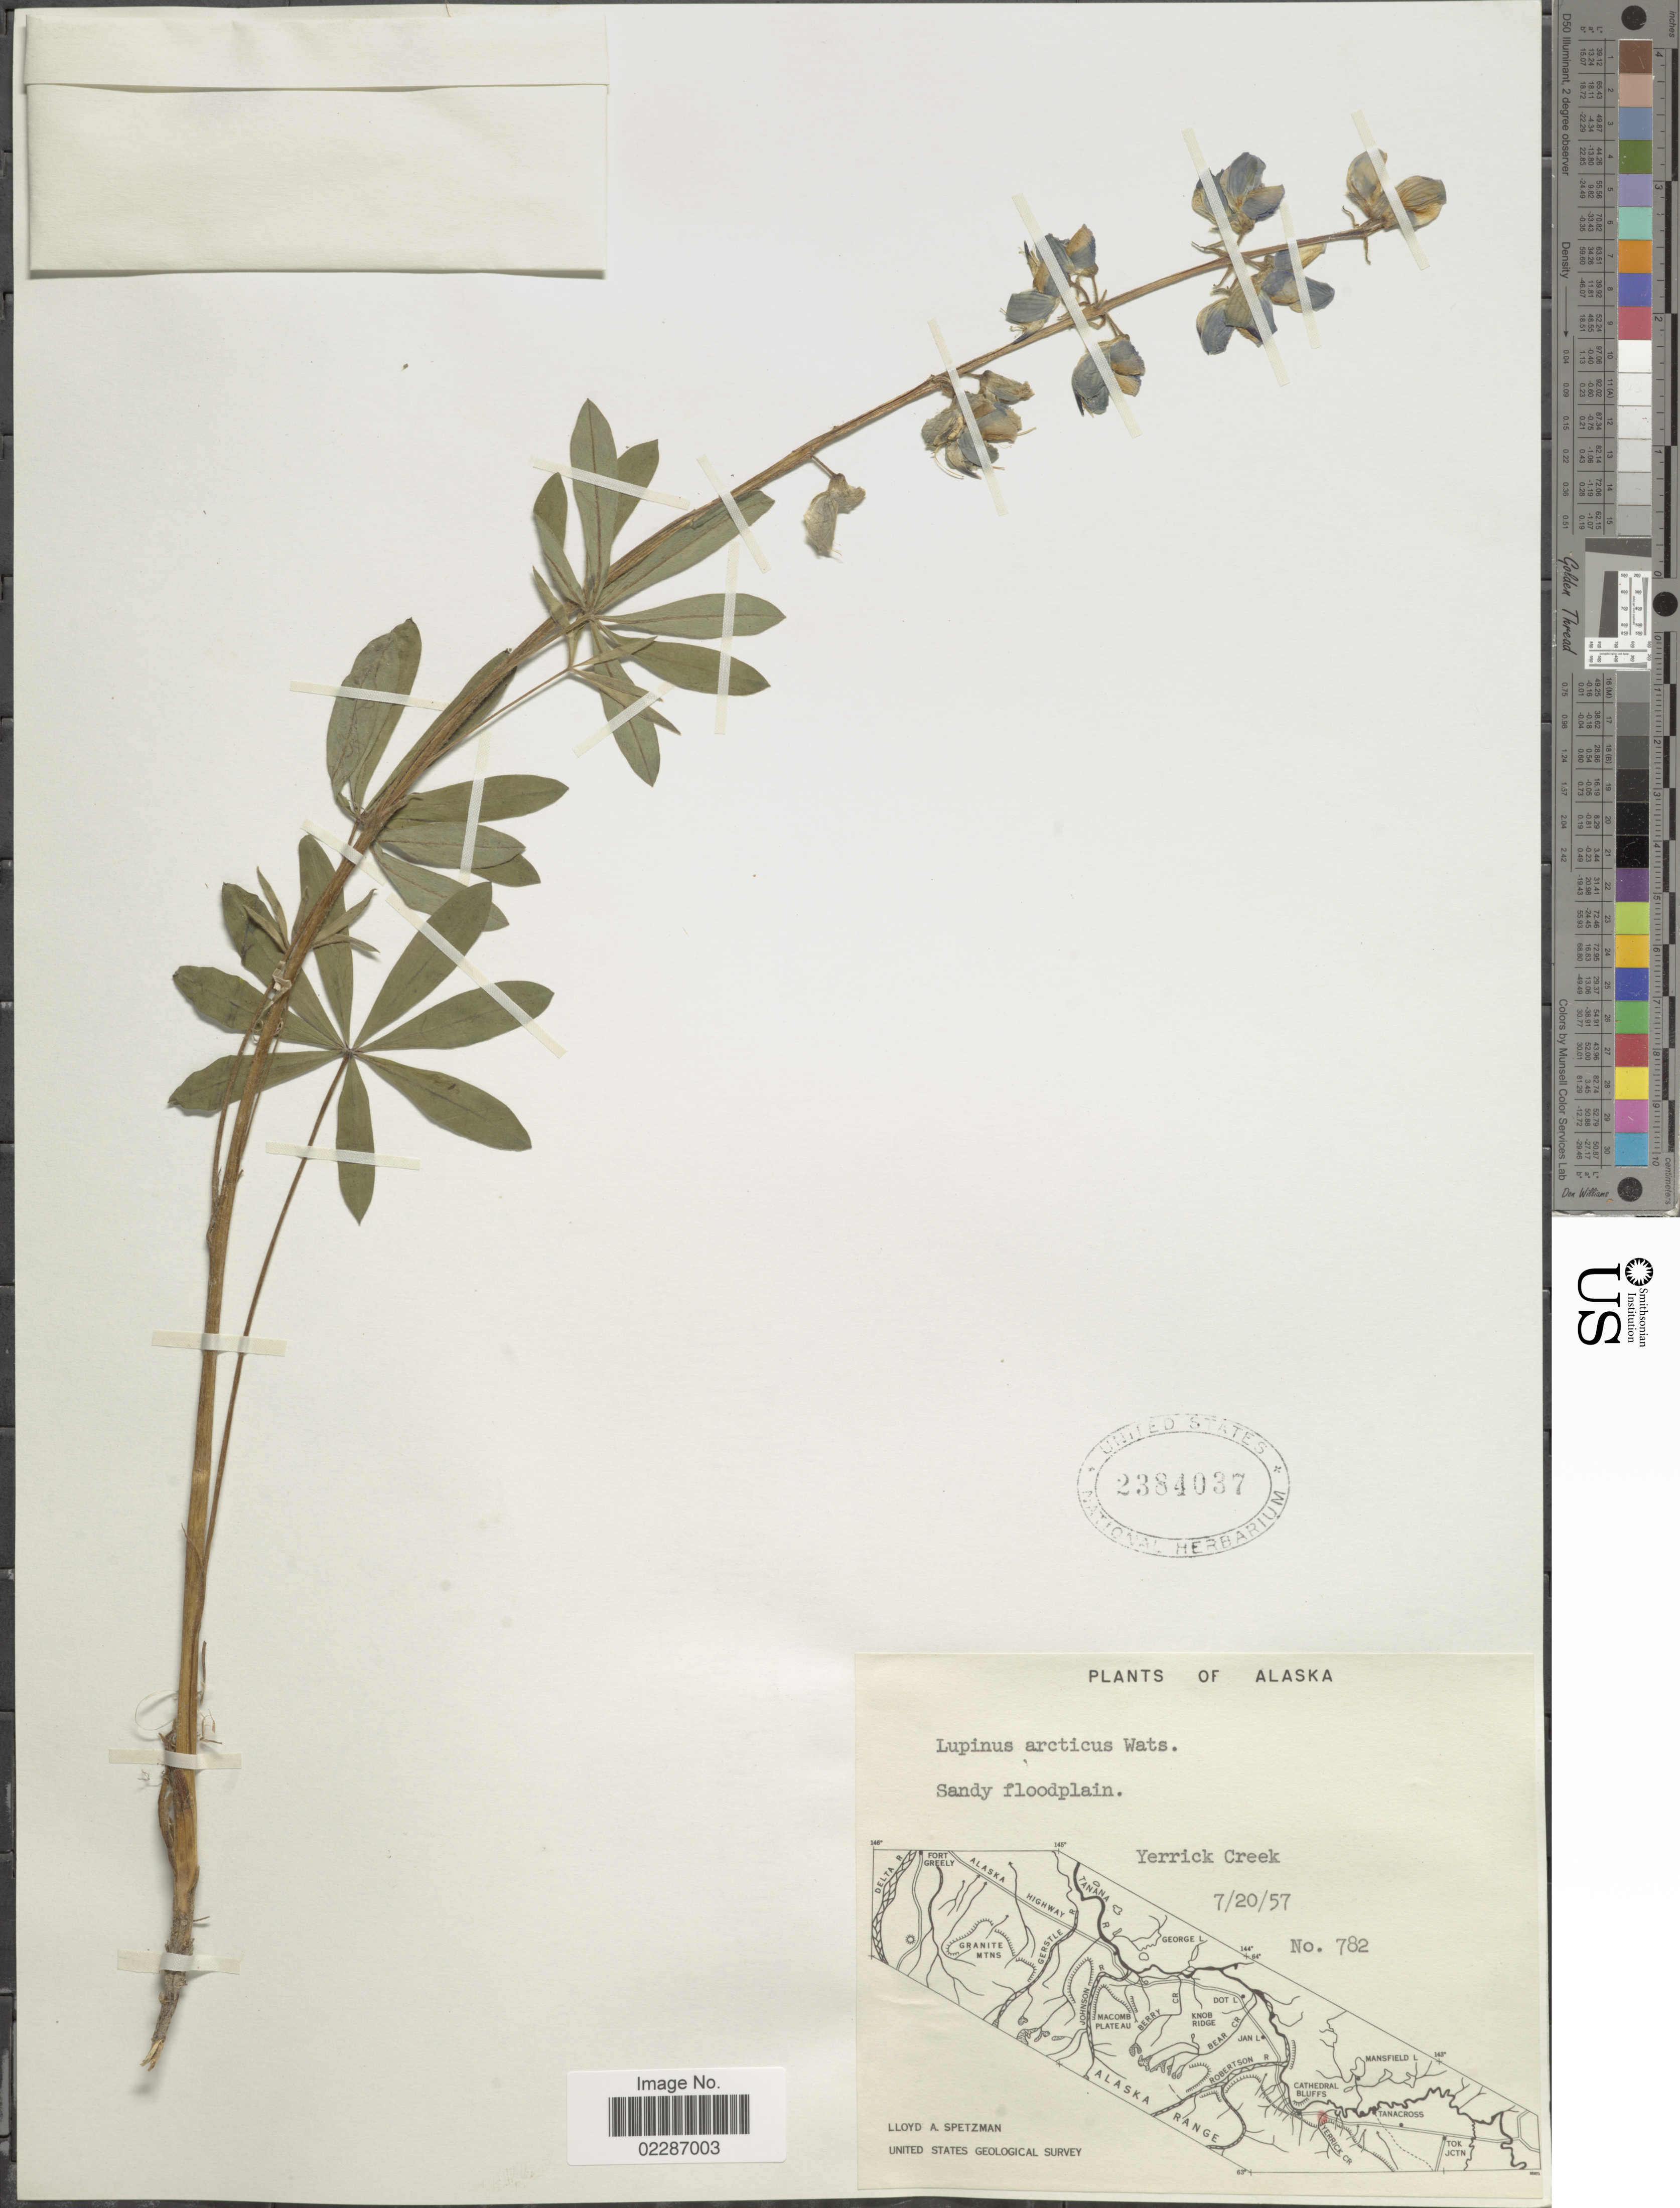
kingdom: Plantae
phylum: Tracheophyta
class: Magnoliopsida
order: Fabales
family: Fabaceae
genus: Lupinus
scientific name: Lupinus arcticus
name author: S. Watson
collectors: L. Spetzman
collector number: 782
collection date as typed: Transcribed d/m/y: 20/7/57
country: United States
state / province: Alaska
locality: Yerrick Creek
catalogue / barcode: US 2384037